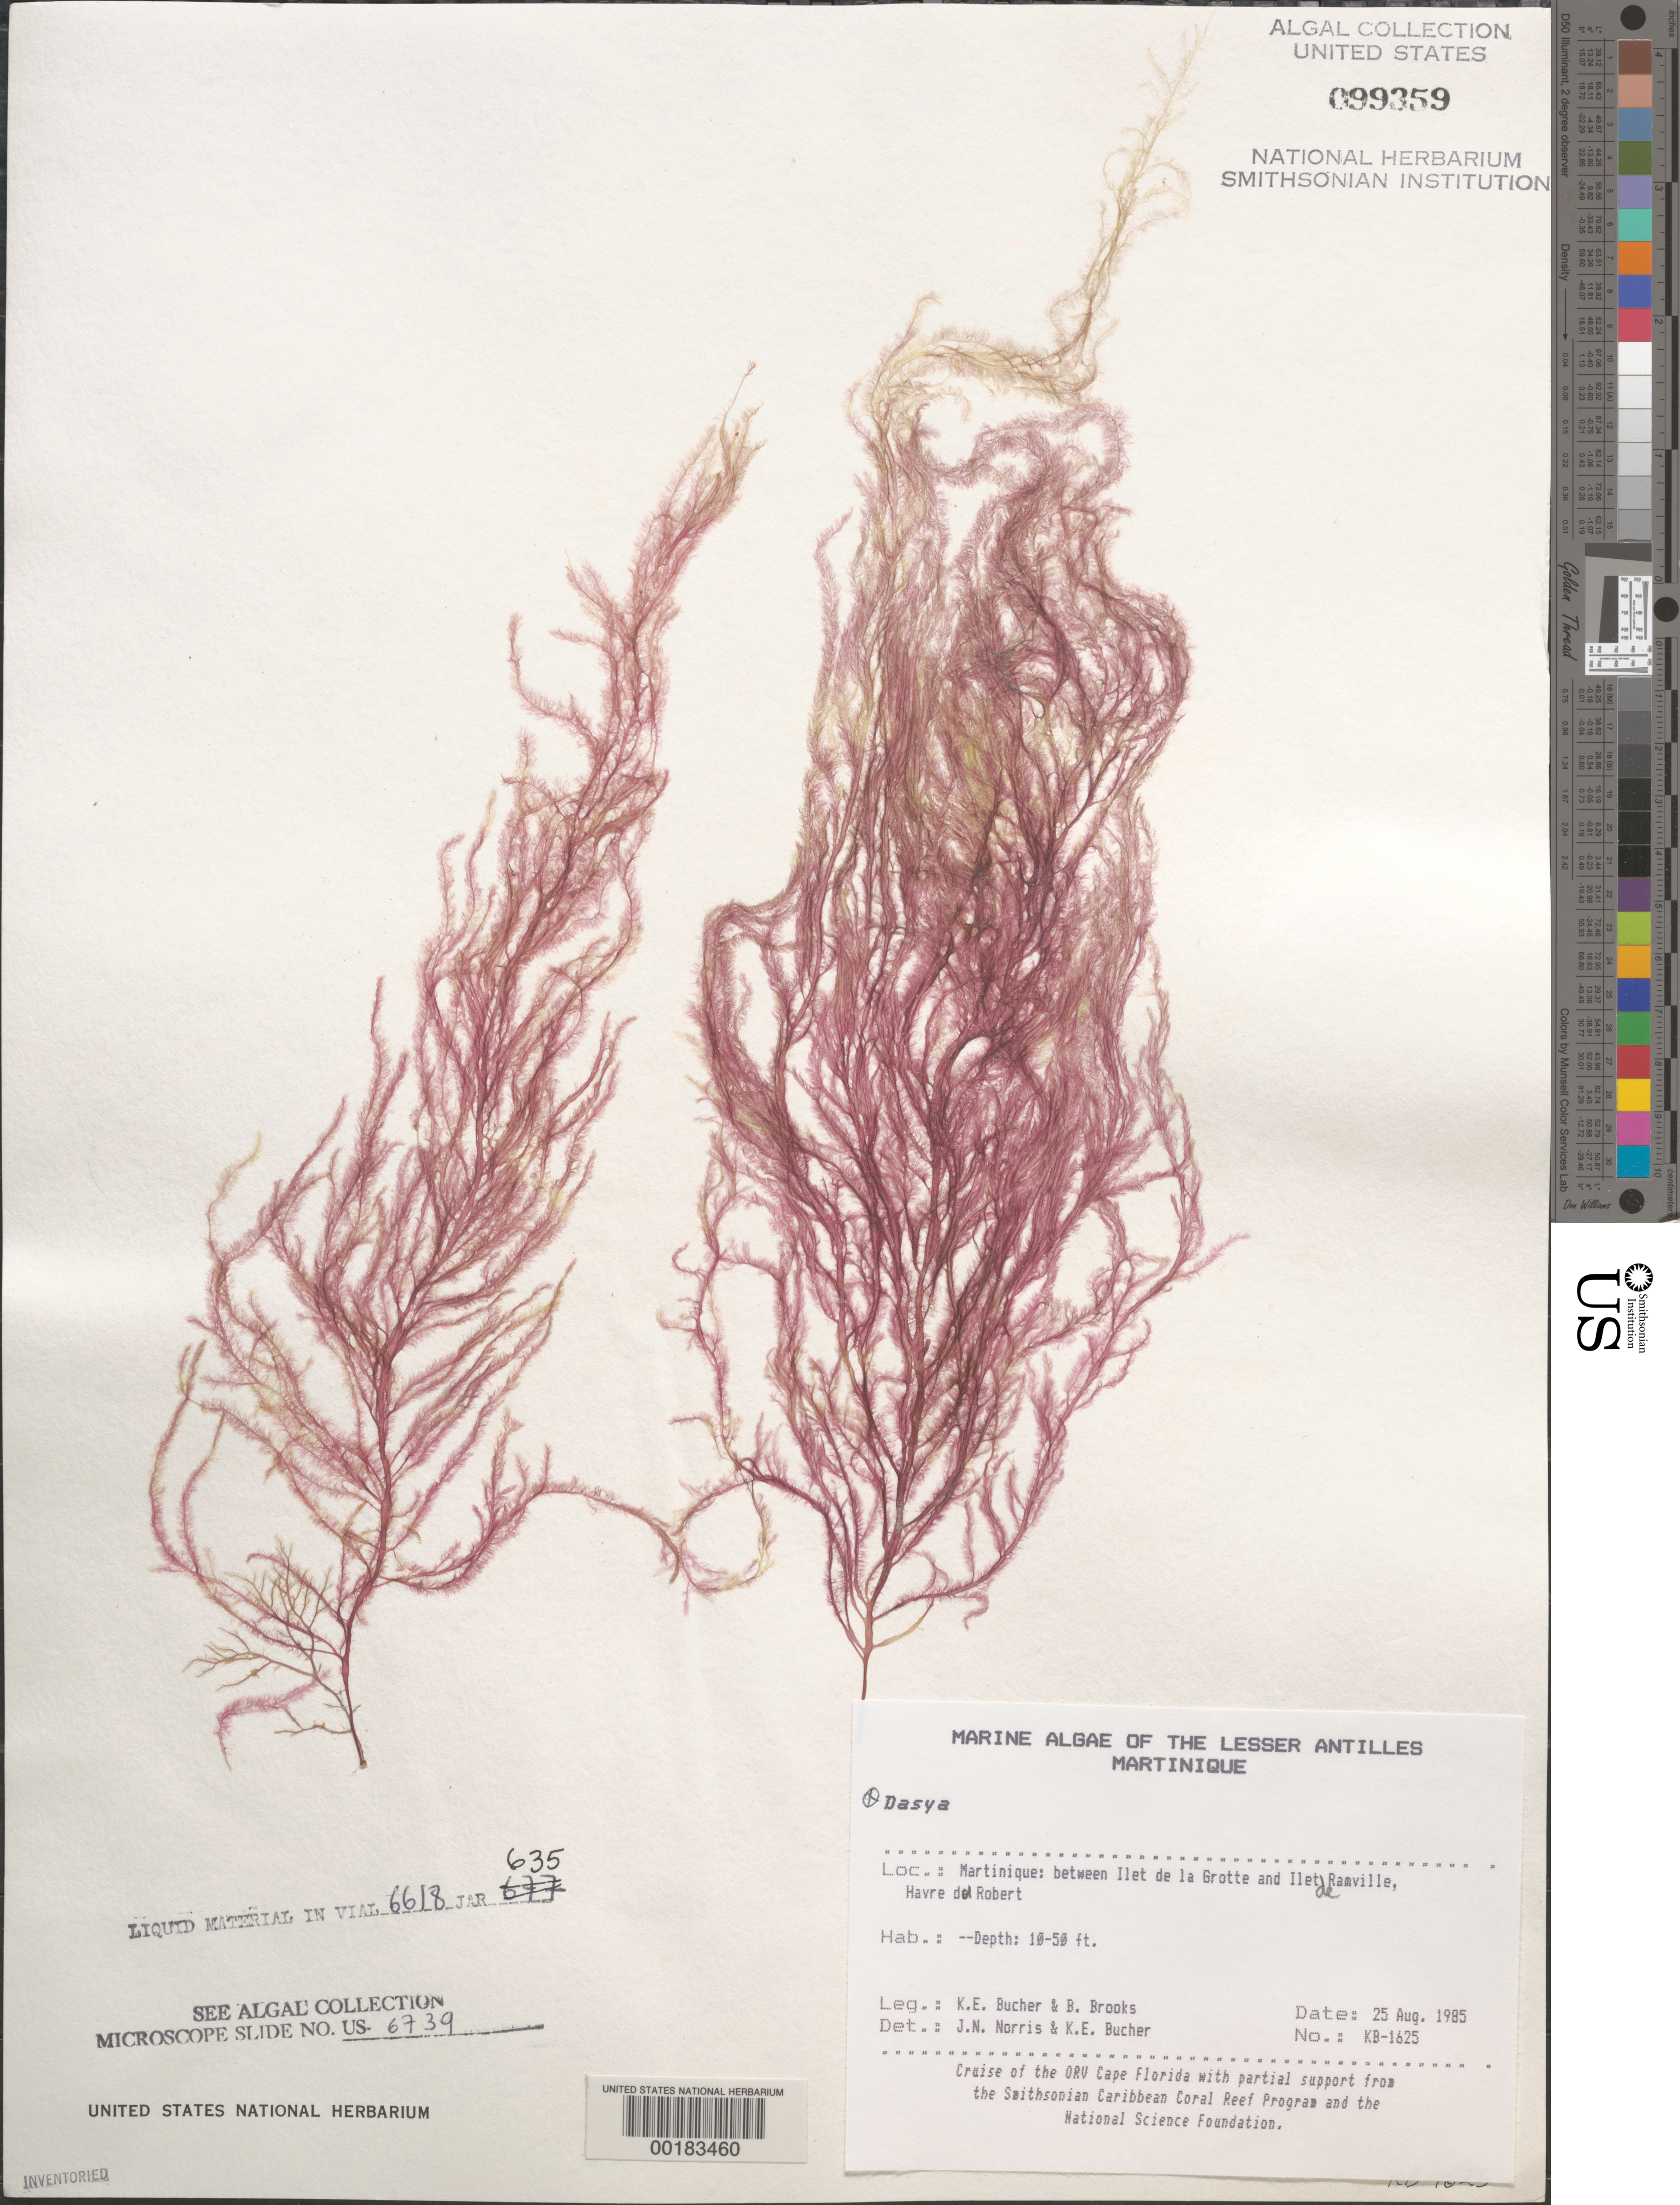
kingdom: Plantae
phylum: Rhodophyta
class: Florideophyceae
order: Ceramiales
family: Dasyaceae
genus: Dasya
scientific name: Dasya sp.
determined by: Norris, J. N.; Bucher, K. E.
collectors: K. E. Bucher & B. Brooks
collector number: Kb-1625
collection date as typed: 25 Aug 1985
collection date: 1985-08-25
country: Martinique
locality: Between Ilet de la Grotte and Ilet de Ramville, Havre du Robert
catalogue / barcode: US 99359